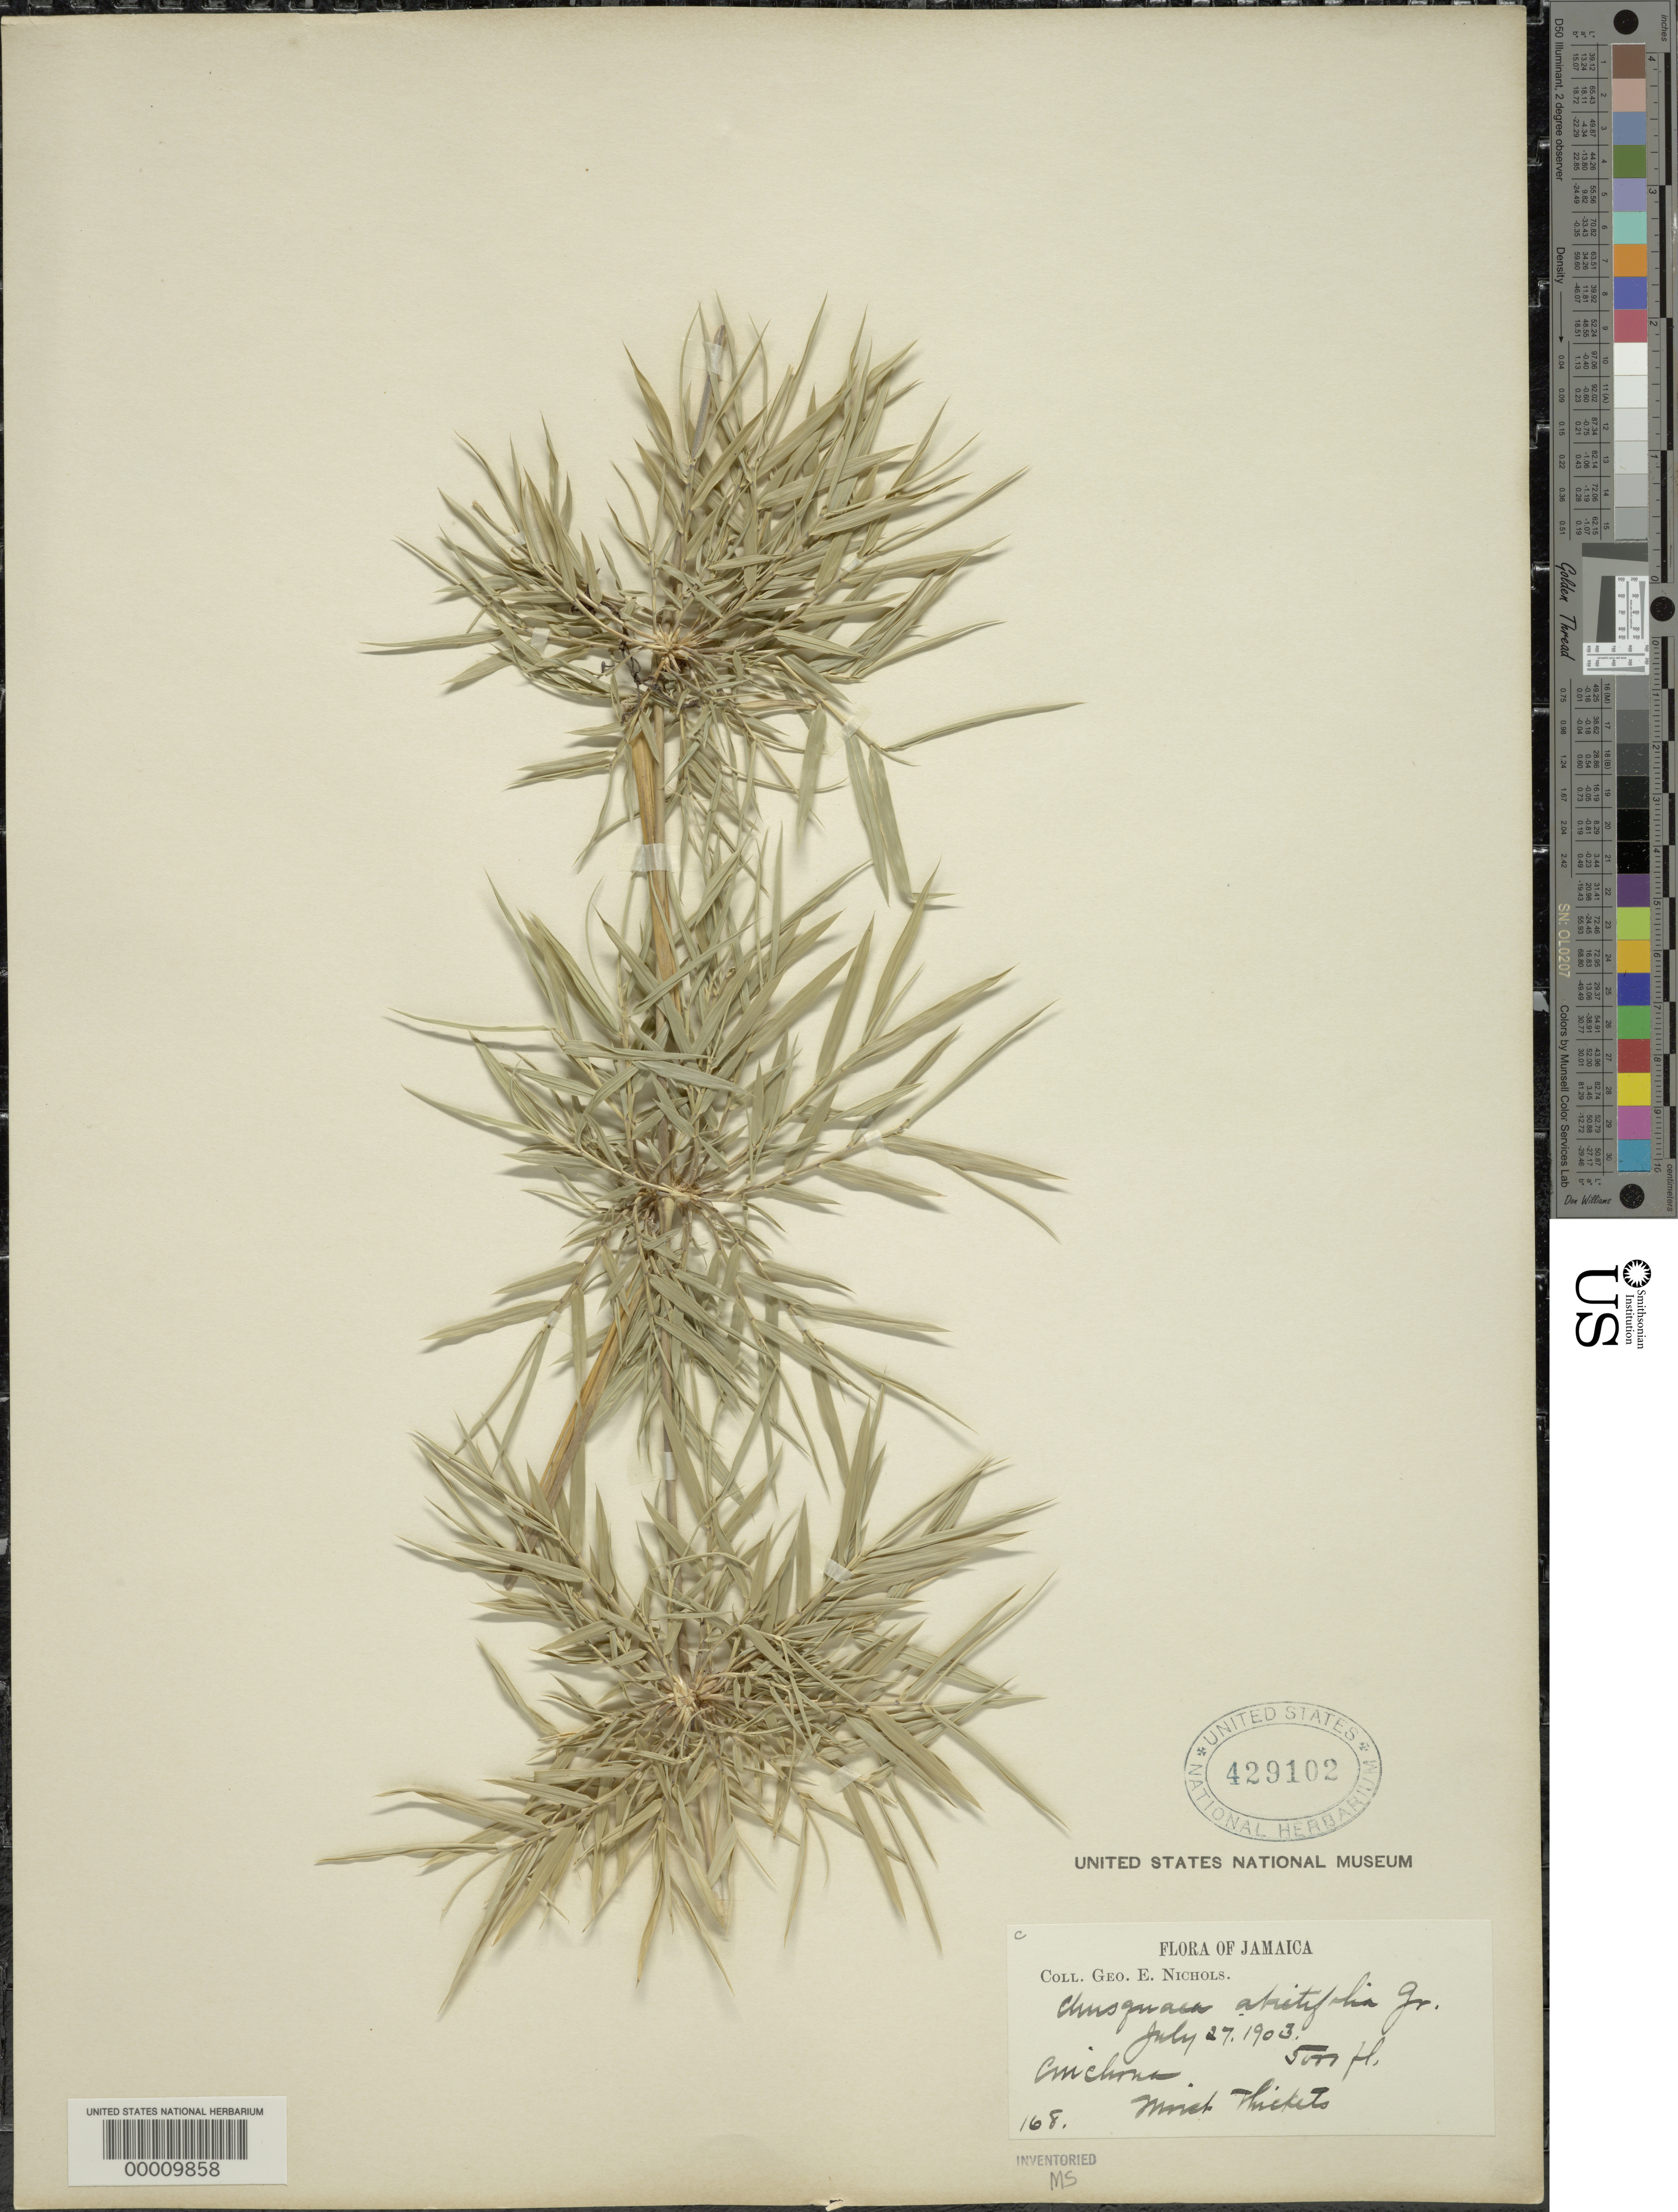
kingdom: Plantae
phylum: Tracheophyta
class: Liliopsida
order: Poales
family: Poaceae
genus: Chusquea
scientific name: Chusquea abietifolia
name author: Griseb.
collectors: G. E. Nichols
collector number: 168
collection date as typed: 27 Jul 1903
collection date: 1903-07-27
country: Jamaica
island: Greater Antilles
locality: Cinchona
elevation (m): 1475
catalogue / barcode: US 429102